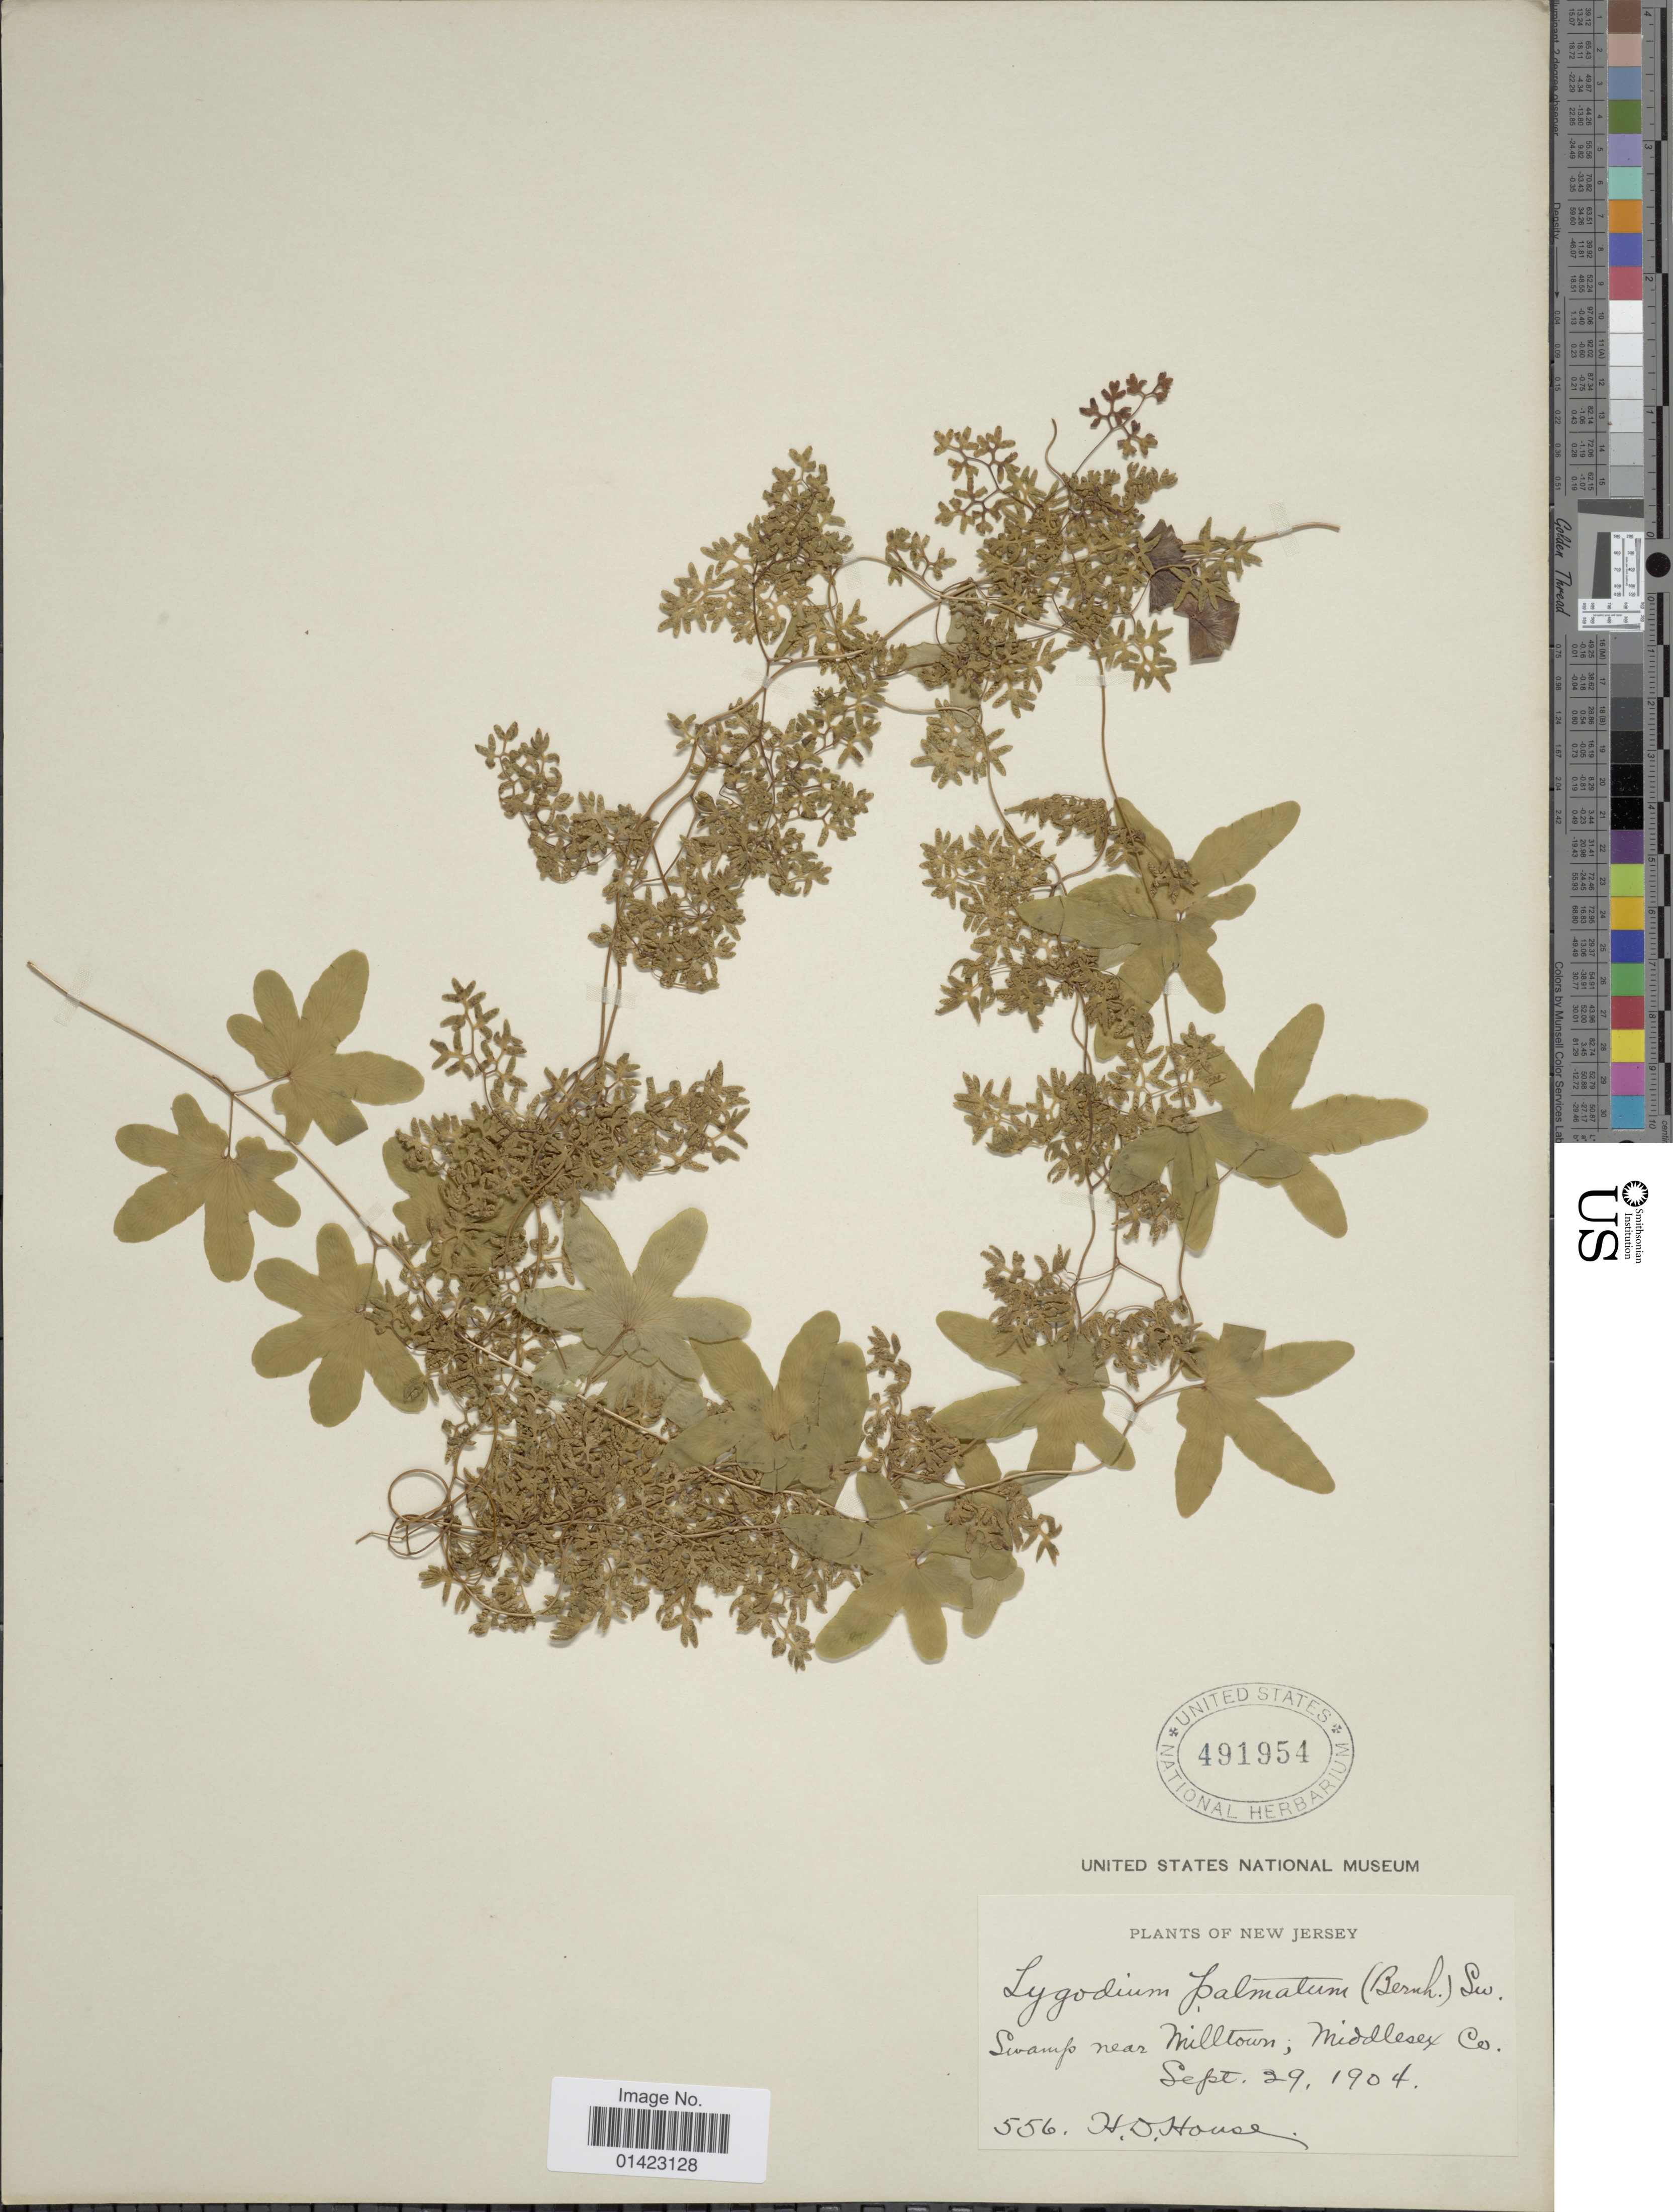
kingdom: Plantae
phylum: Tracheophyta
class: Polypodiopsida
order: Schizaeales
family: Lygodiaceae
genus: Lygodium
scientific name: Lygodium palmatum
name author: (Bernh.) Sw.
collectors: H. D. House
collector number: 556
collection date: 1904-09-29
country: United States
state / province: New Jersey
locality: New Jersey, Swamp near Milltown, Middlesex Co.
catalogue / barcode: US 491954